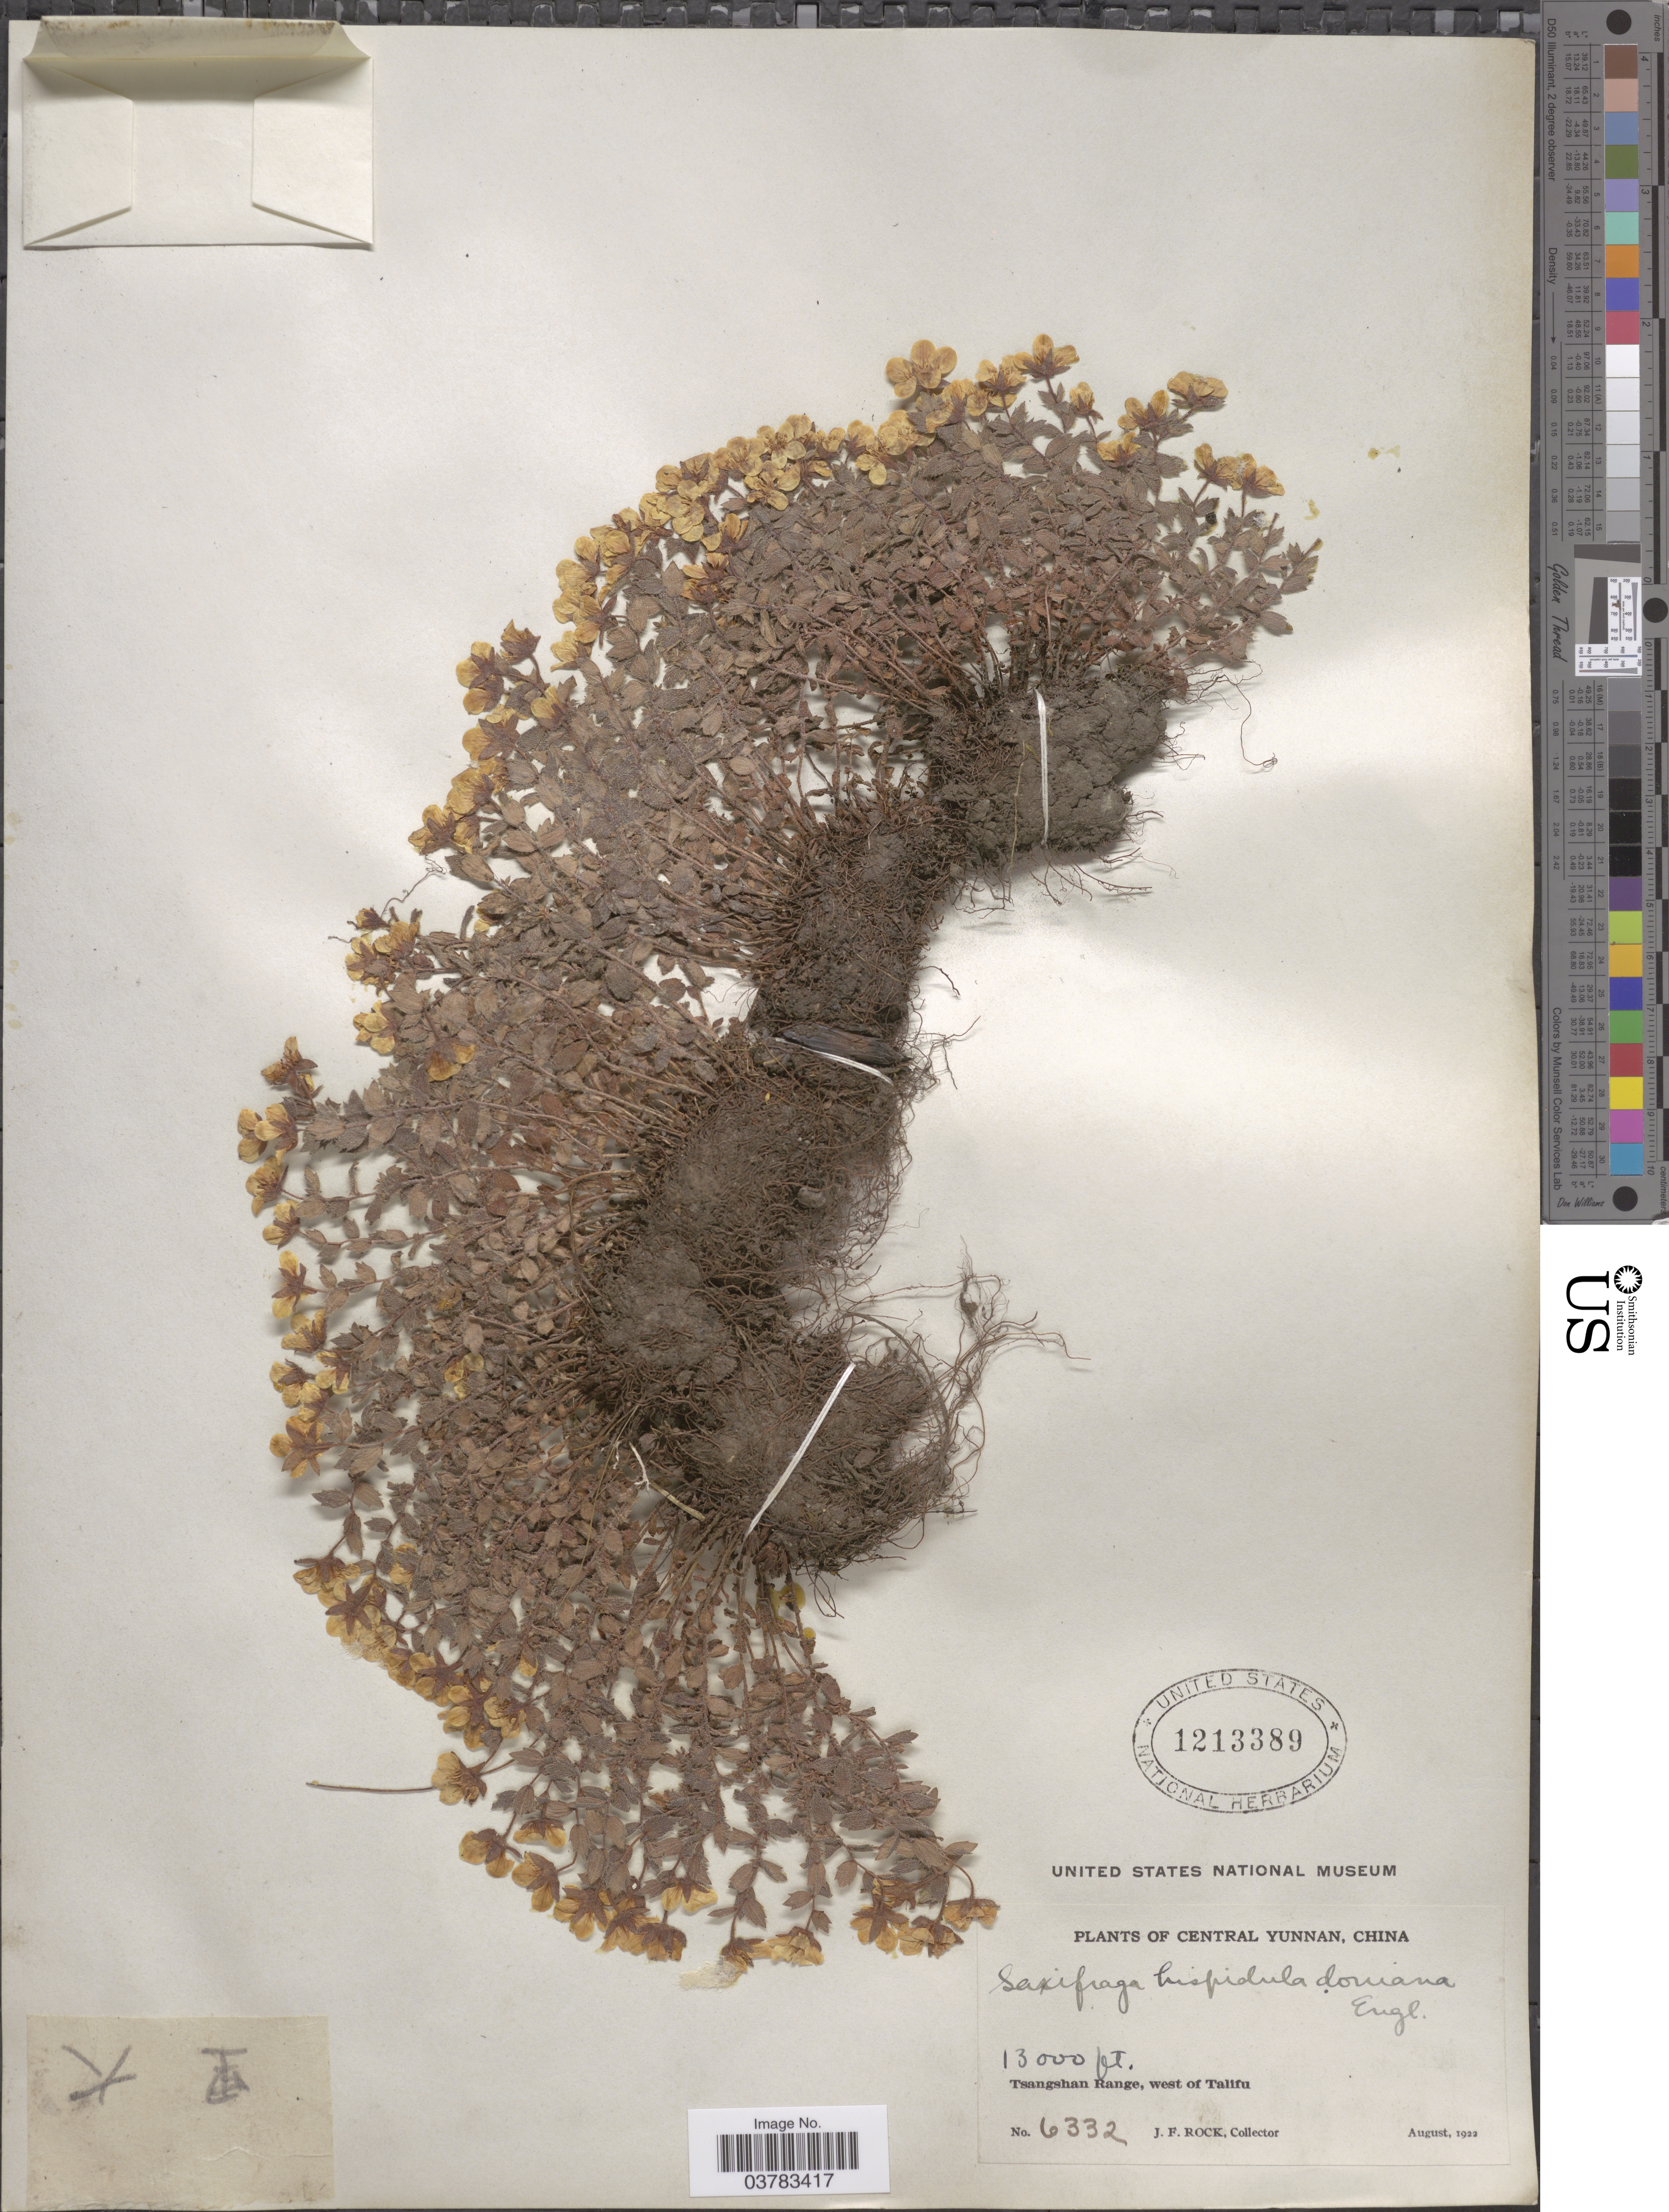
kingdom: Plantae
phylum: Tracheophyta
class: Magnoliopsida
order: Saxifragales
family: Saxifragaceae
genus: Saxifraga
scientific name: Saxifraga hispidula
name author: D. Don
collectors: J. Rock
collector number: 6332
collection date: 1922-08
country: China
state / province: Yunnan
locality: Central Yunnan. Tsangshan Range, west of Talifu.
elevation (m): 3962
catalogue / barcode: US 1213389